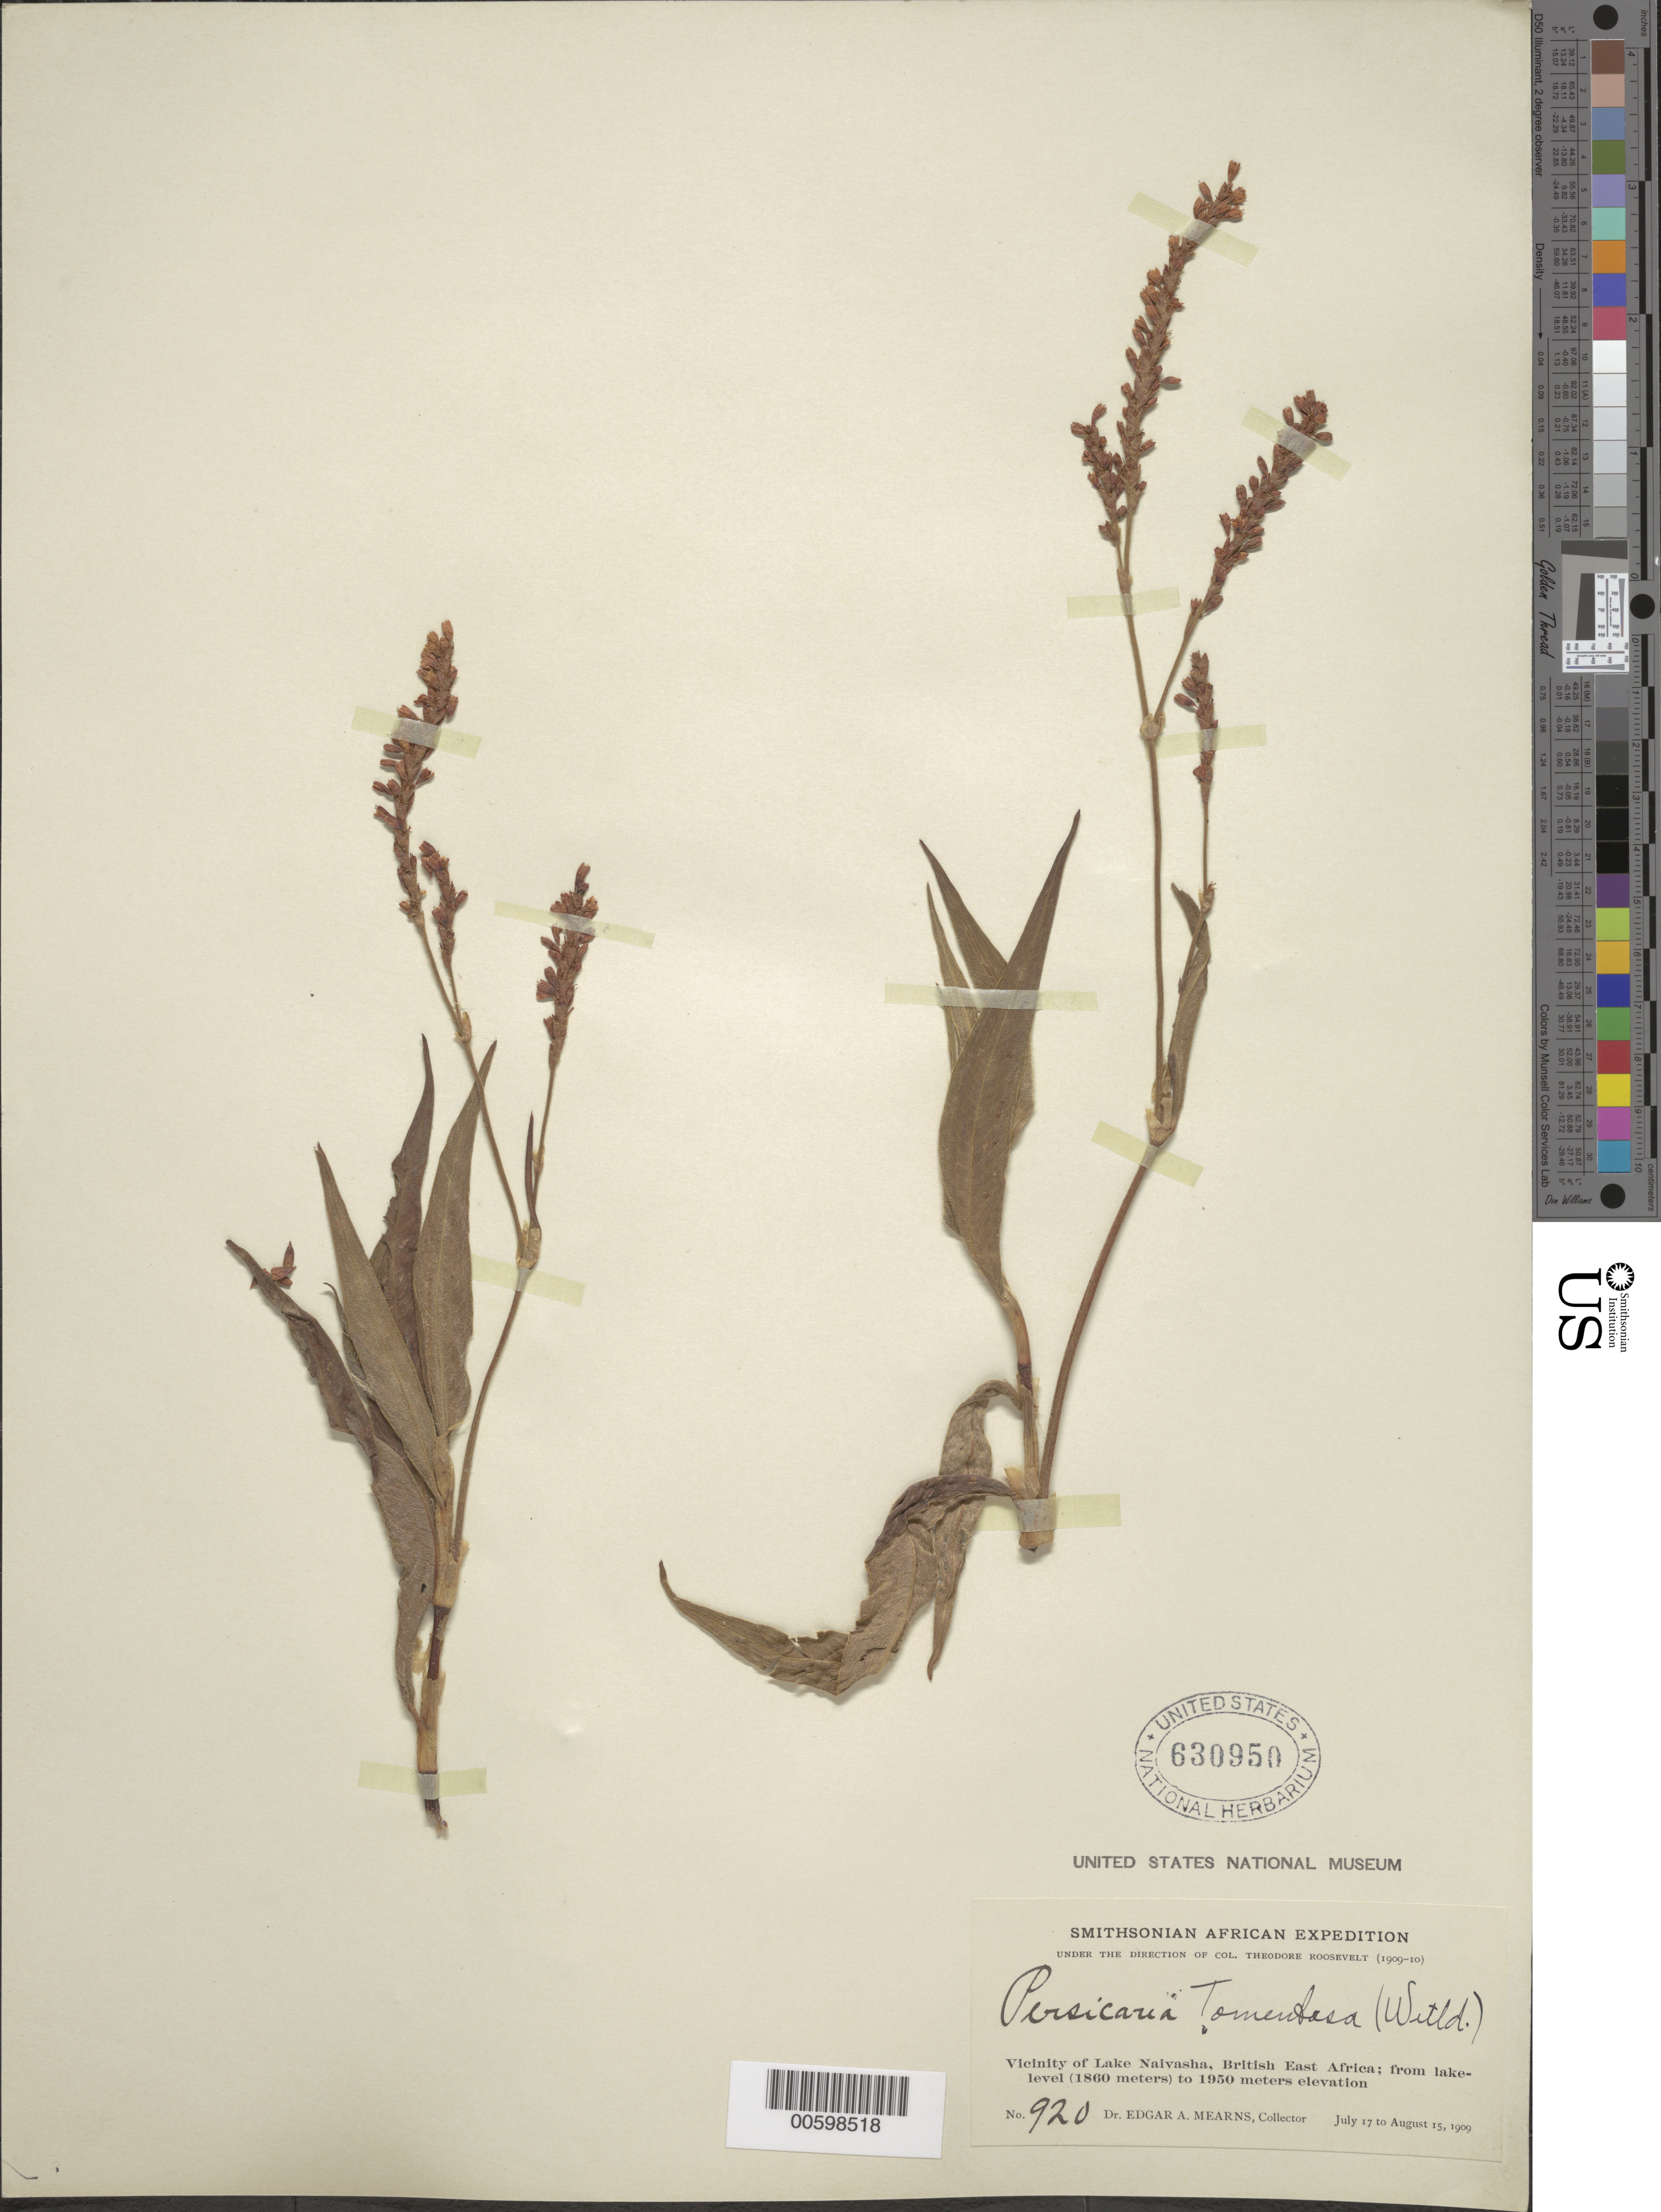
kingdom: Plantae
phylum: Tracheophyta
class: Magnoliopsida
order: Caryophyllales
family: Polygonaceae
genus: Persicaria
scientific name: Persicaria tomentosa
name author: Willd.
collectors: E. A. Mearns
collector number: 630950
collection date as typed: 17 Jul 1909 to 15 Aug 1909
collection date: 1909-07-17/1909-08-15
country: Kenya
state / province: Nakuru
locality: Vicinity of lake Naivasha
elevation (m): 1860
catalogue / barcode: US 630950